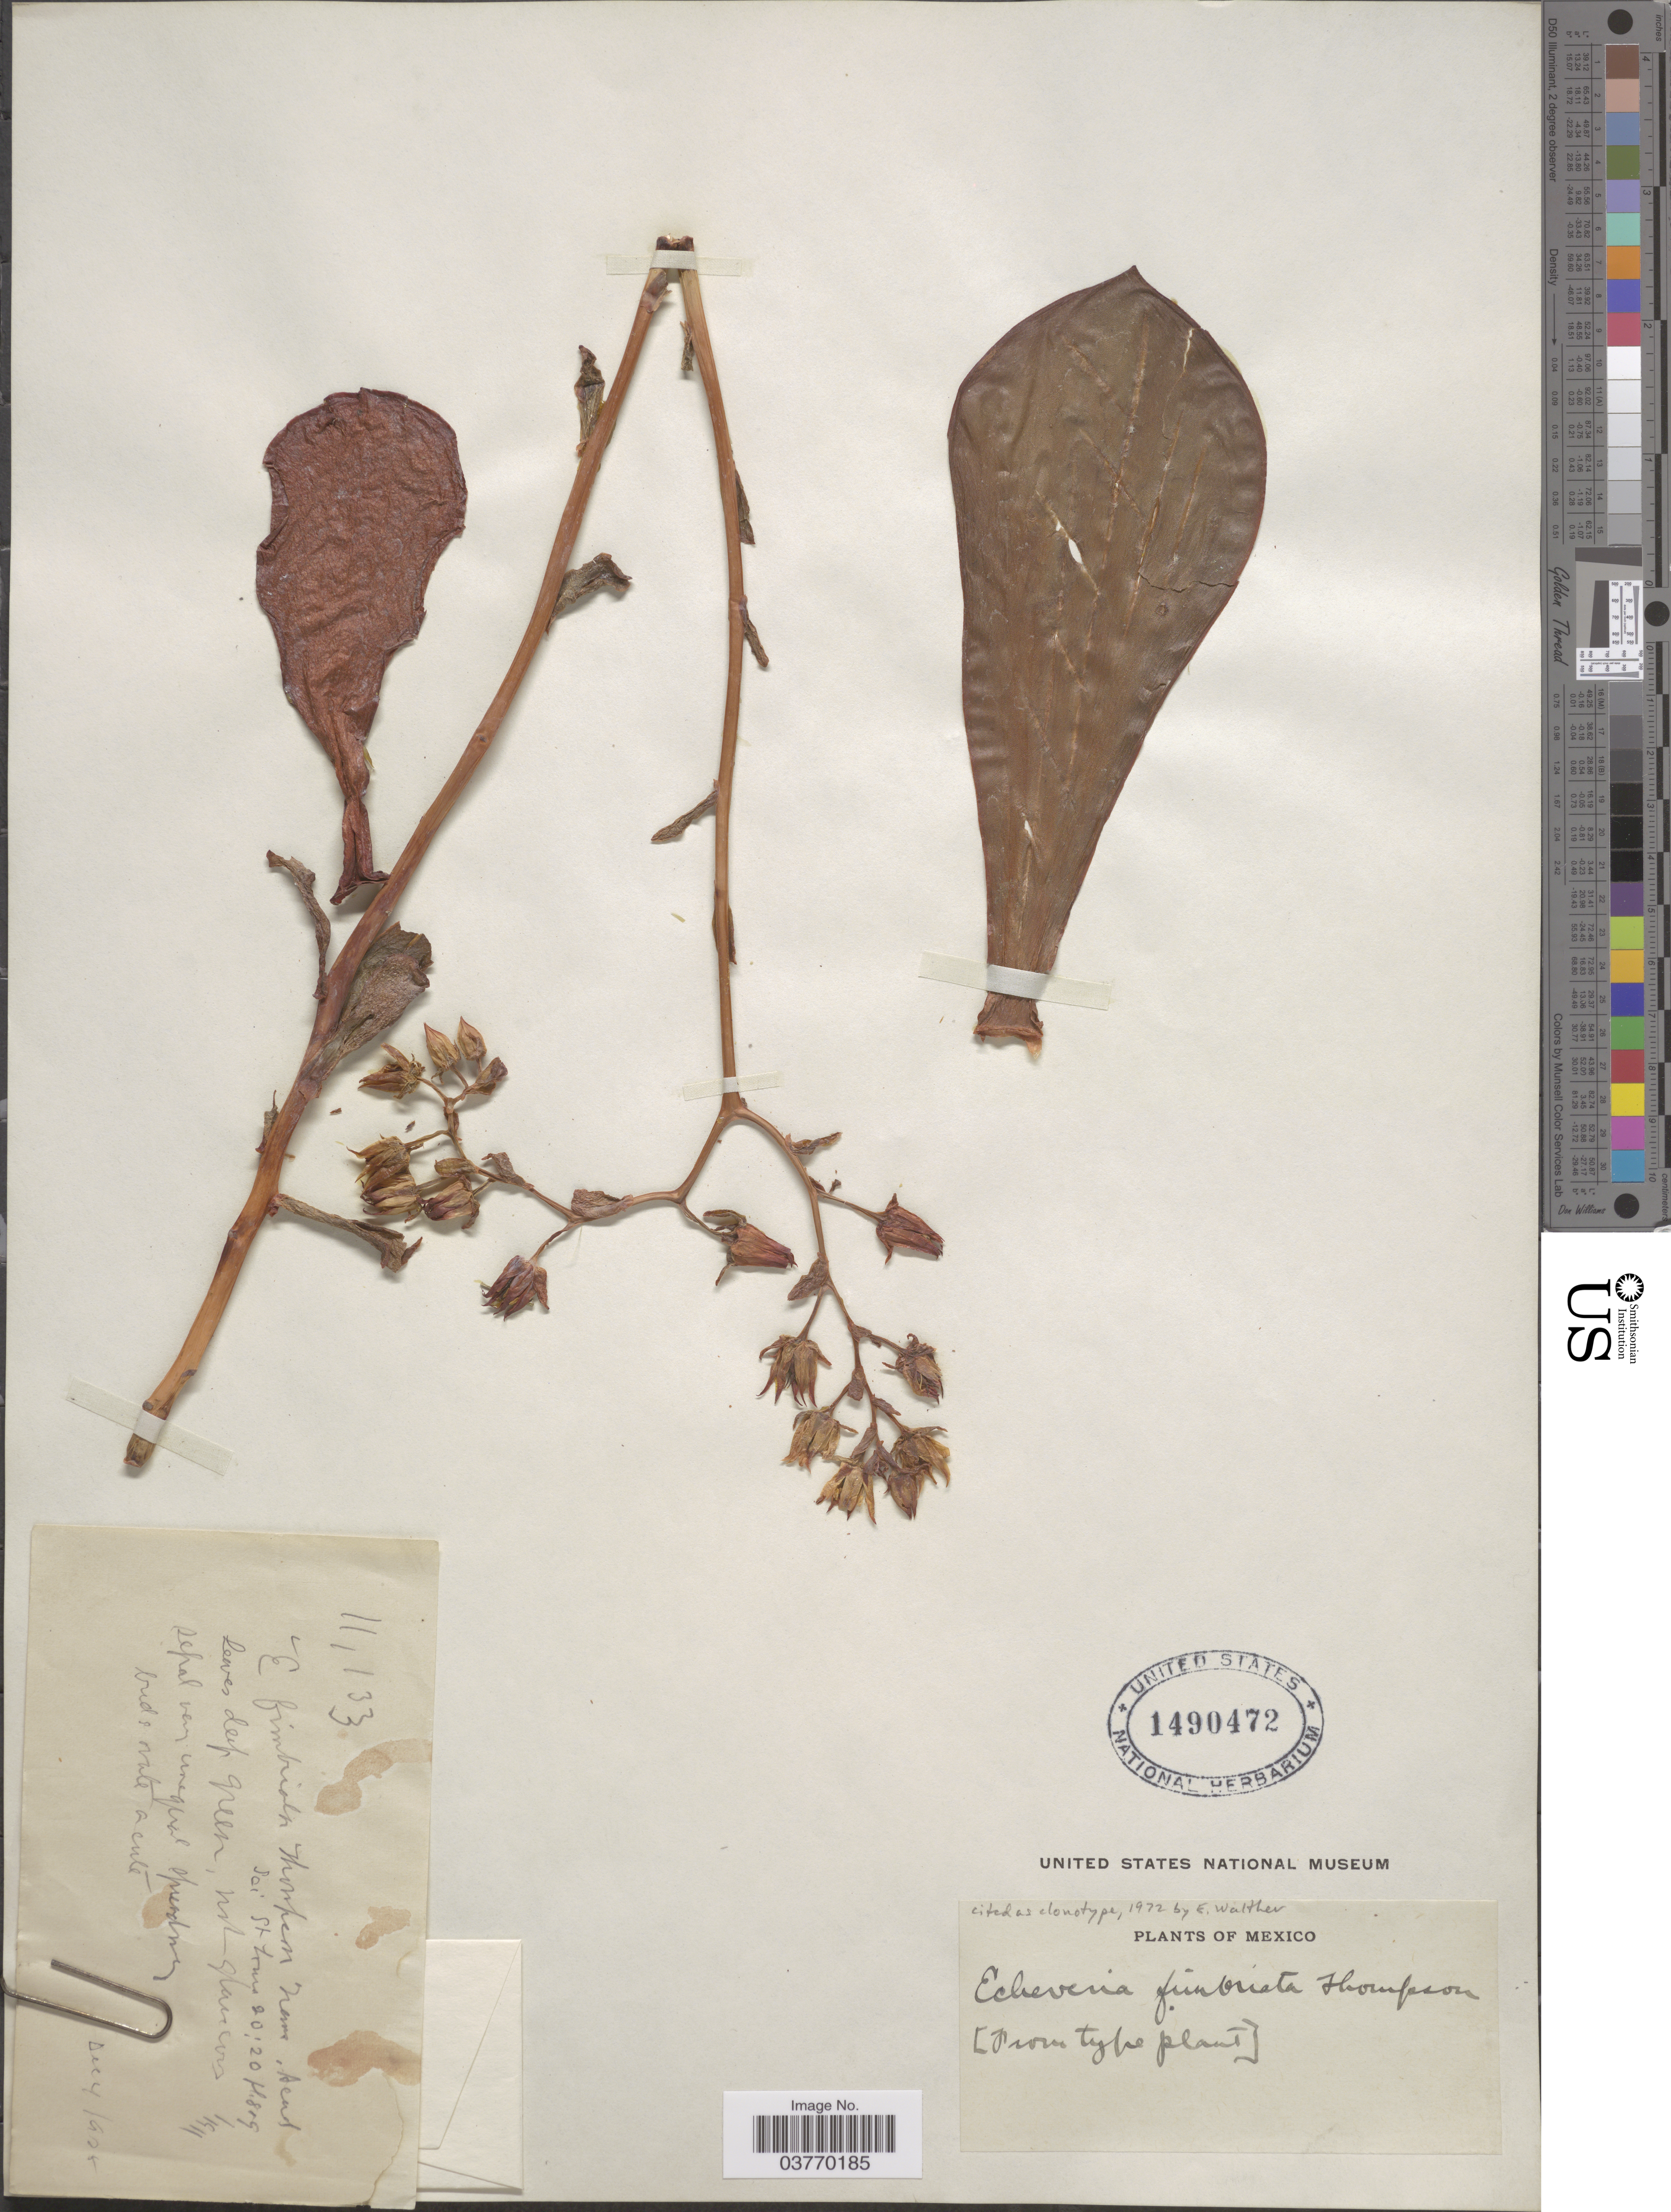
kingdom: Plantae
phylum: Tracheophyta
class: Magnoliopsida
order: Saxifragales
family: Crassulaceae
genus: Echeveria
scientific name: Echeveria fimbriata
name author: C.H. Thomps.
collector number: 11133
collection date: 1925-12-04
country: Mexico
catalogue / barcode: US 1490472